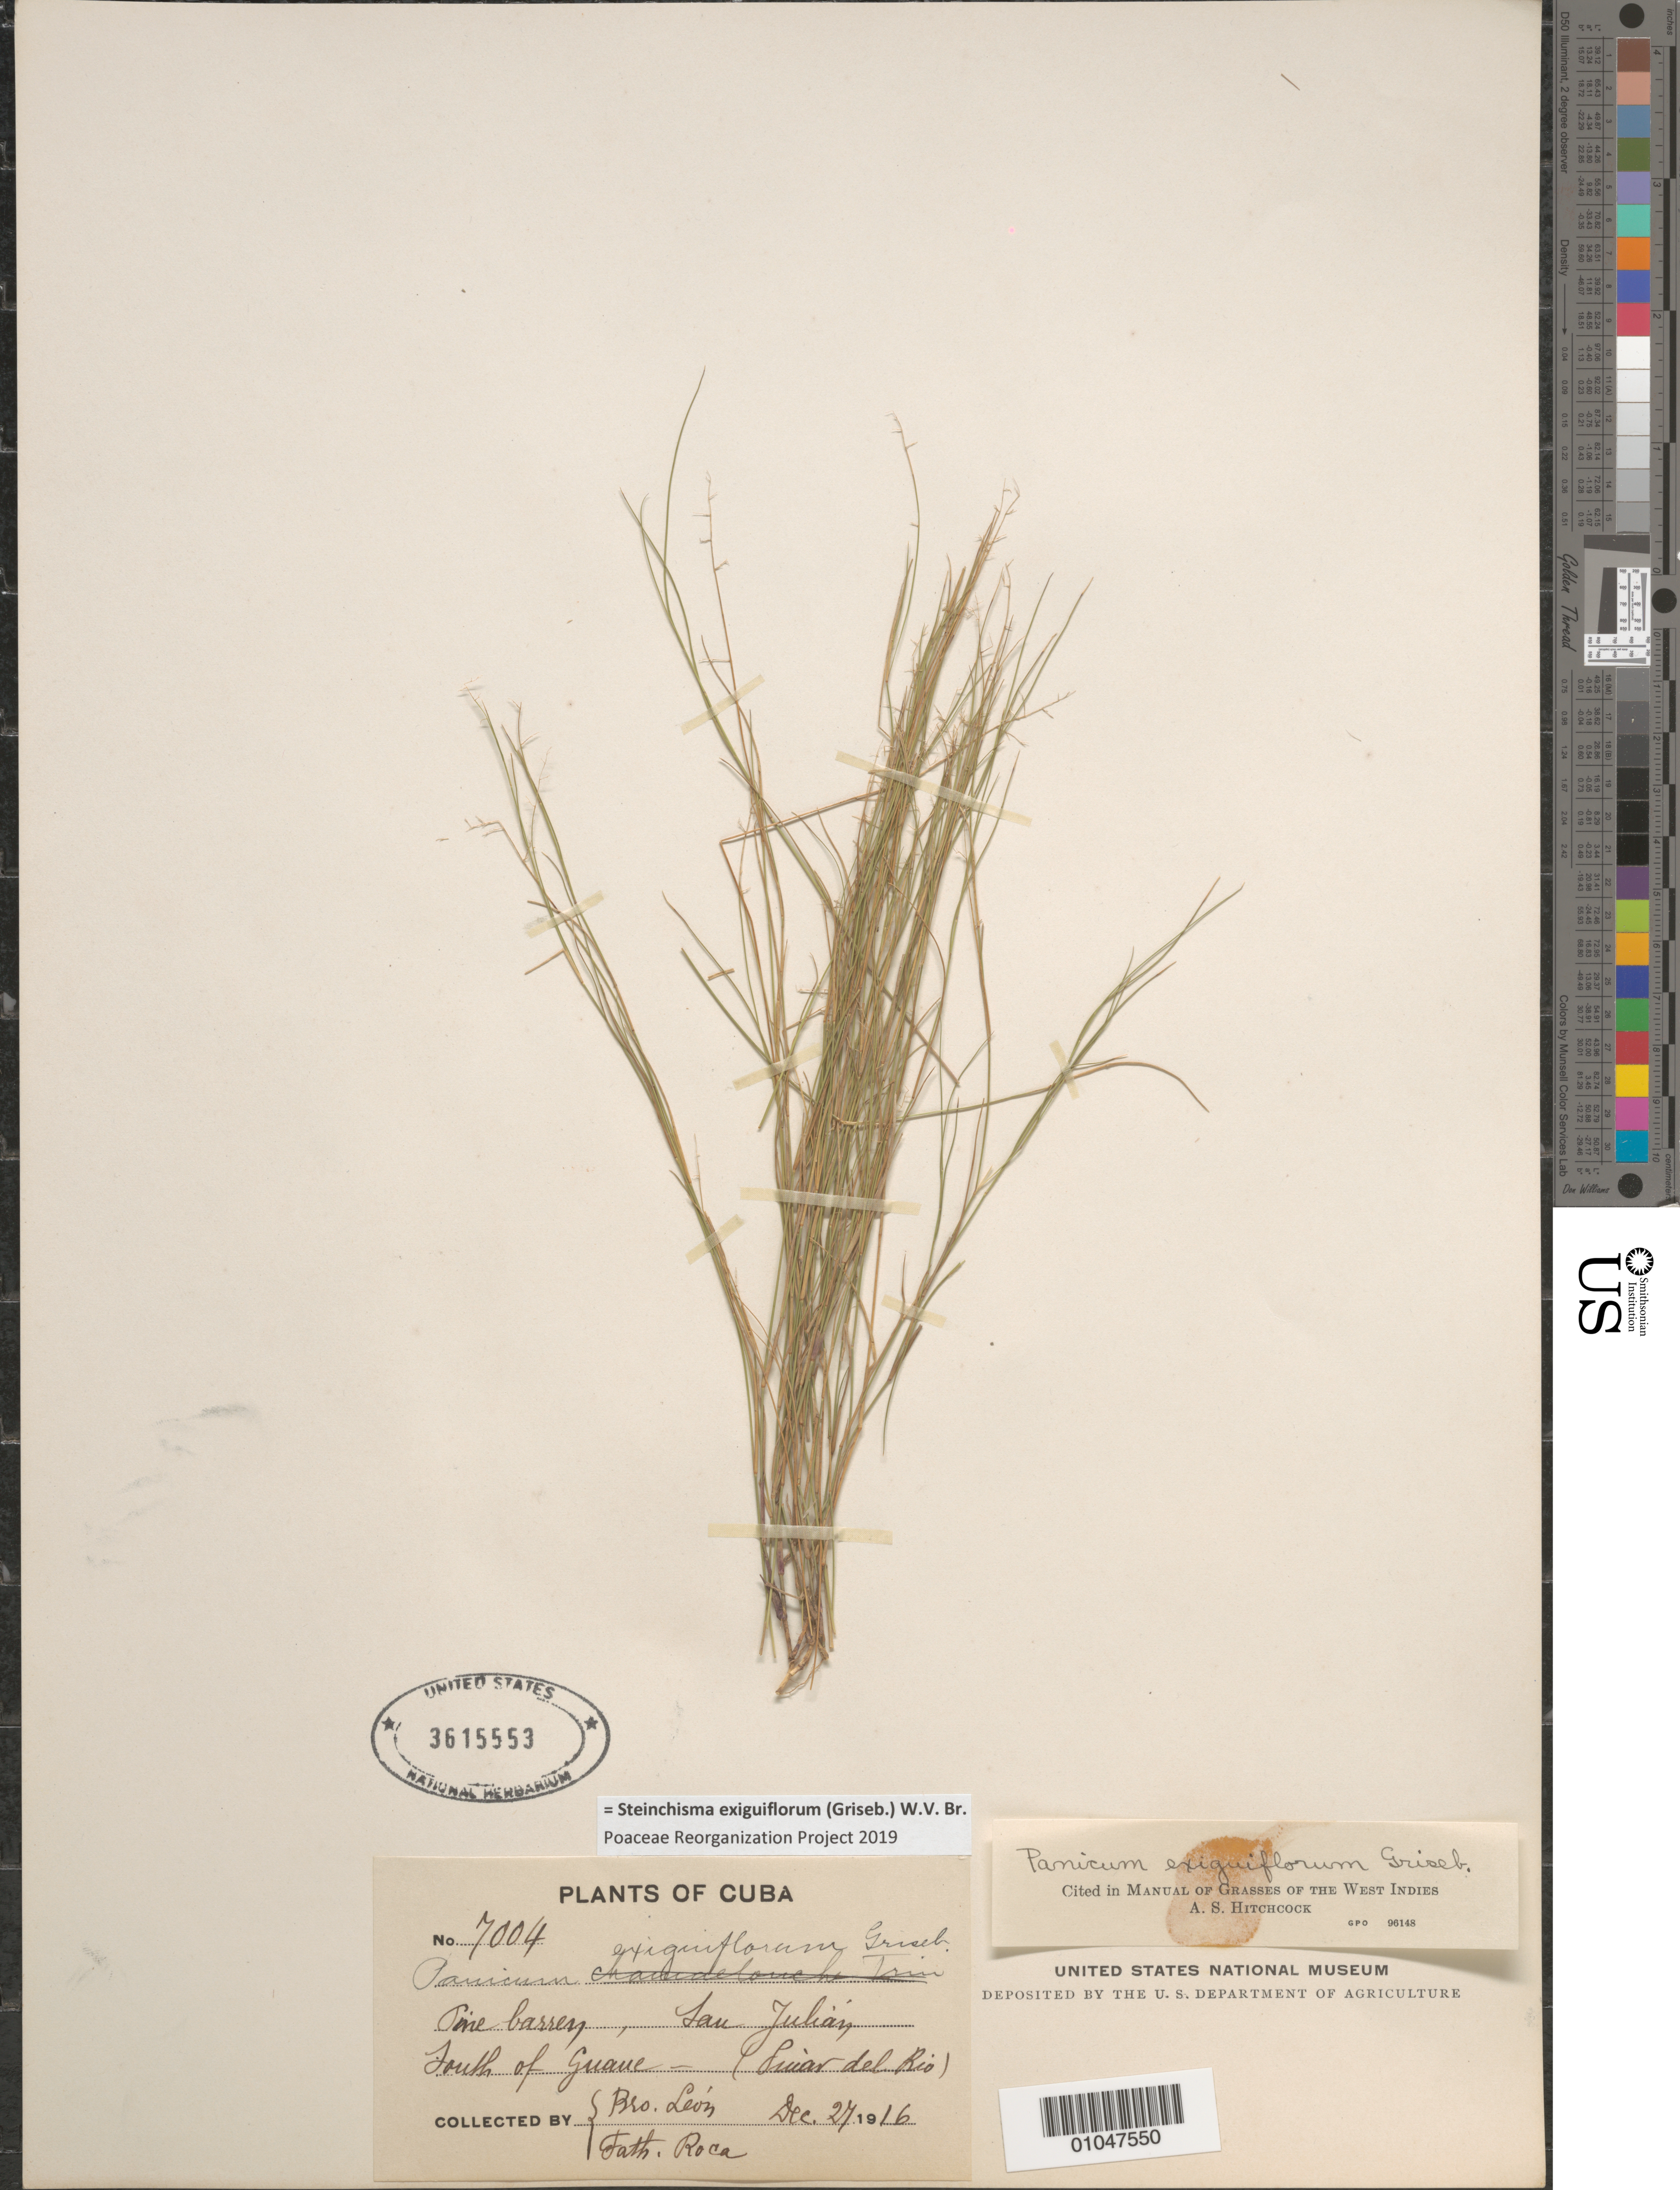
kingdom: Plantae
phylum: Tracheophyta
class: Liliopsida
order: Poales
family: Poaceae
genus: Panicum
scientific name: Panicum exiguiflorum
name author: Griseb.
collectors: Bro. León & A. Roca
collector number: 7004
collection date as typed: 27 Dec 1916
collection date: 1916-12-27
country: Cuba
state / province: Pinar del Rio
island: Cuba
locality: Pine barrens, san Julian, S of Guane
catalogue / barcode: US 3615553